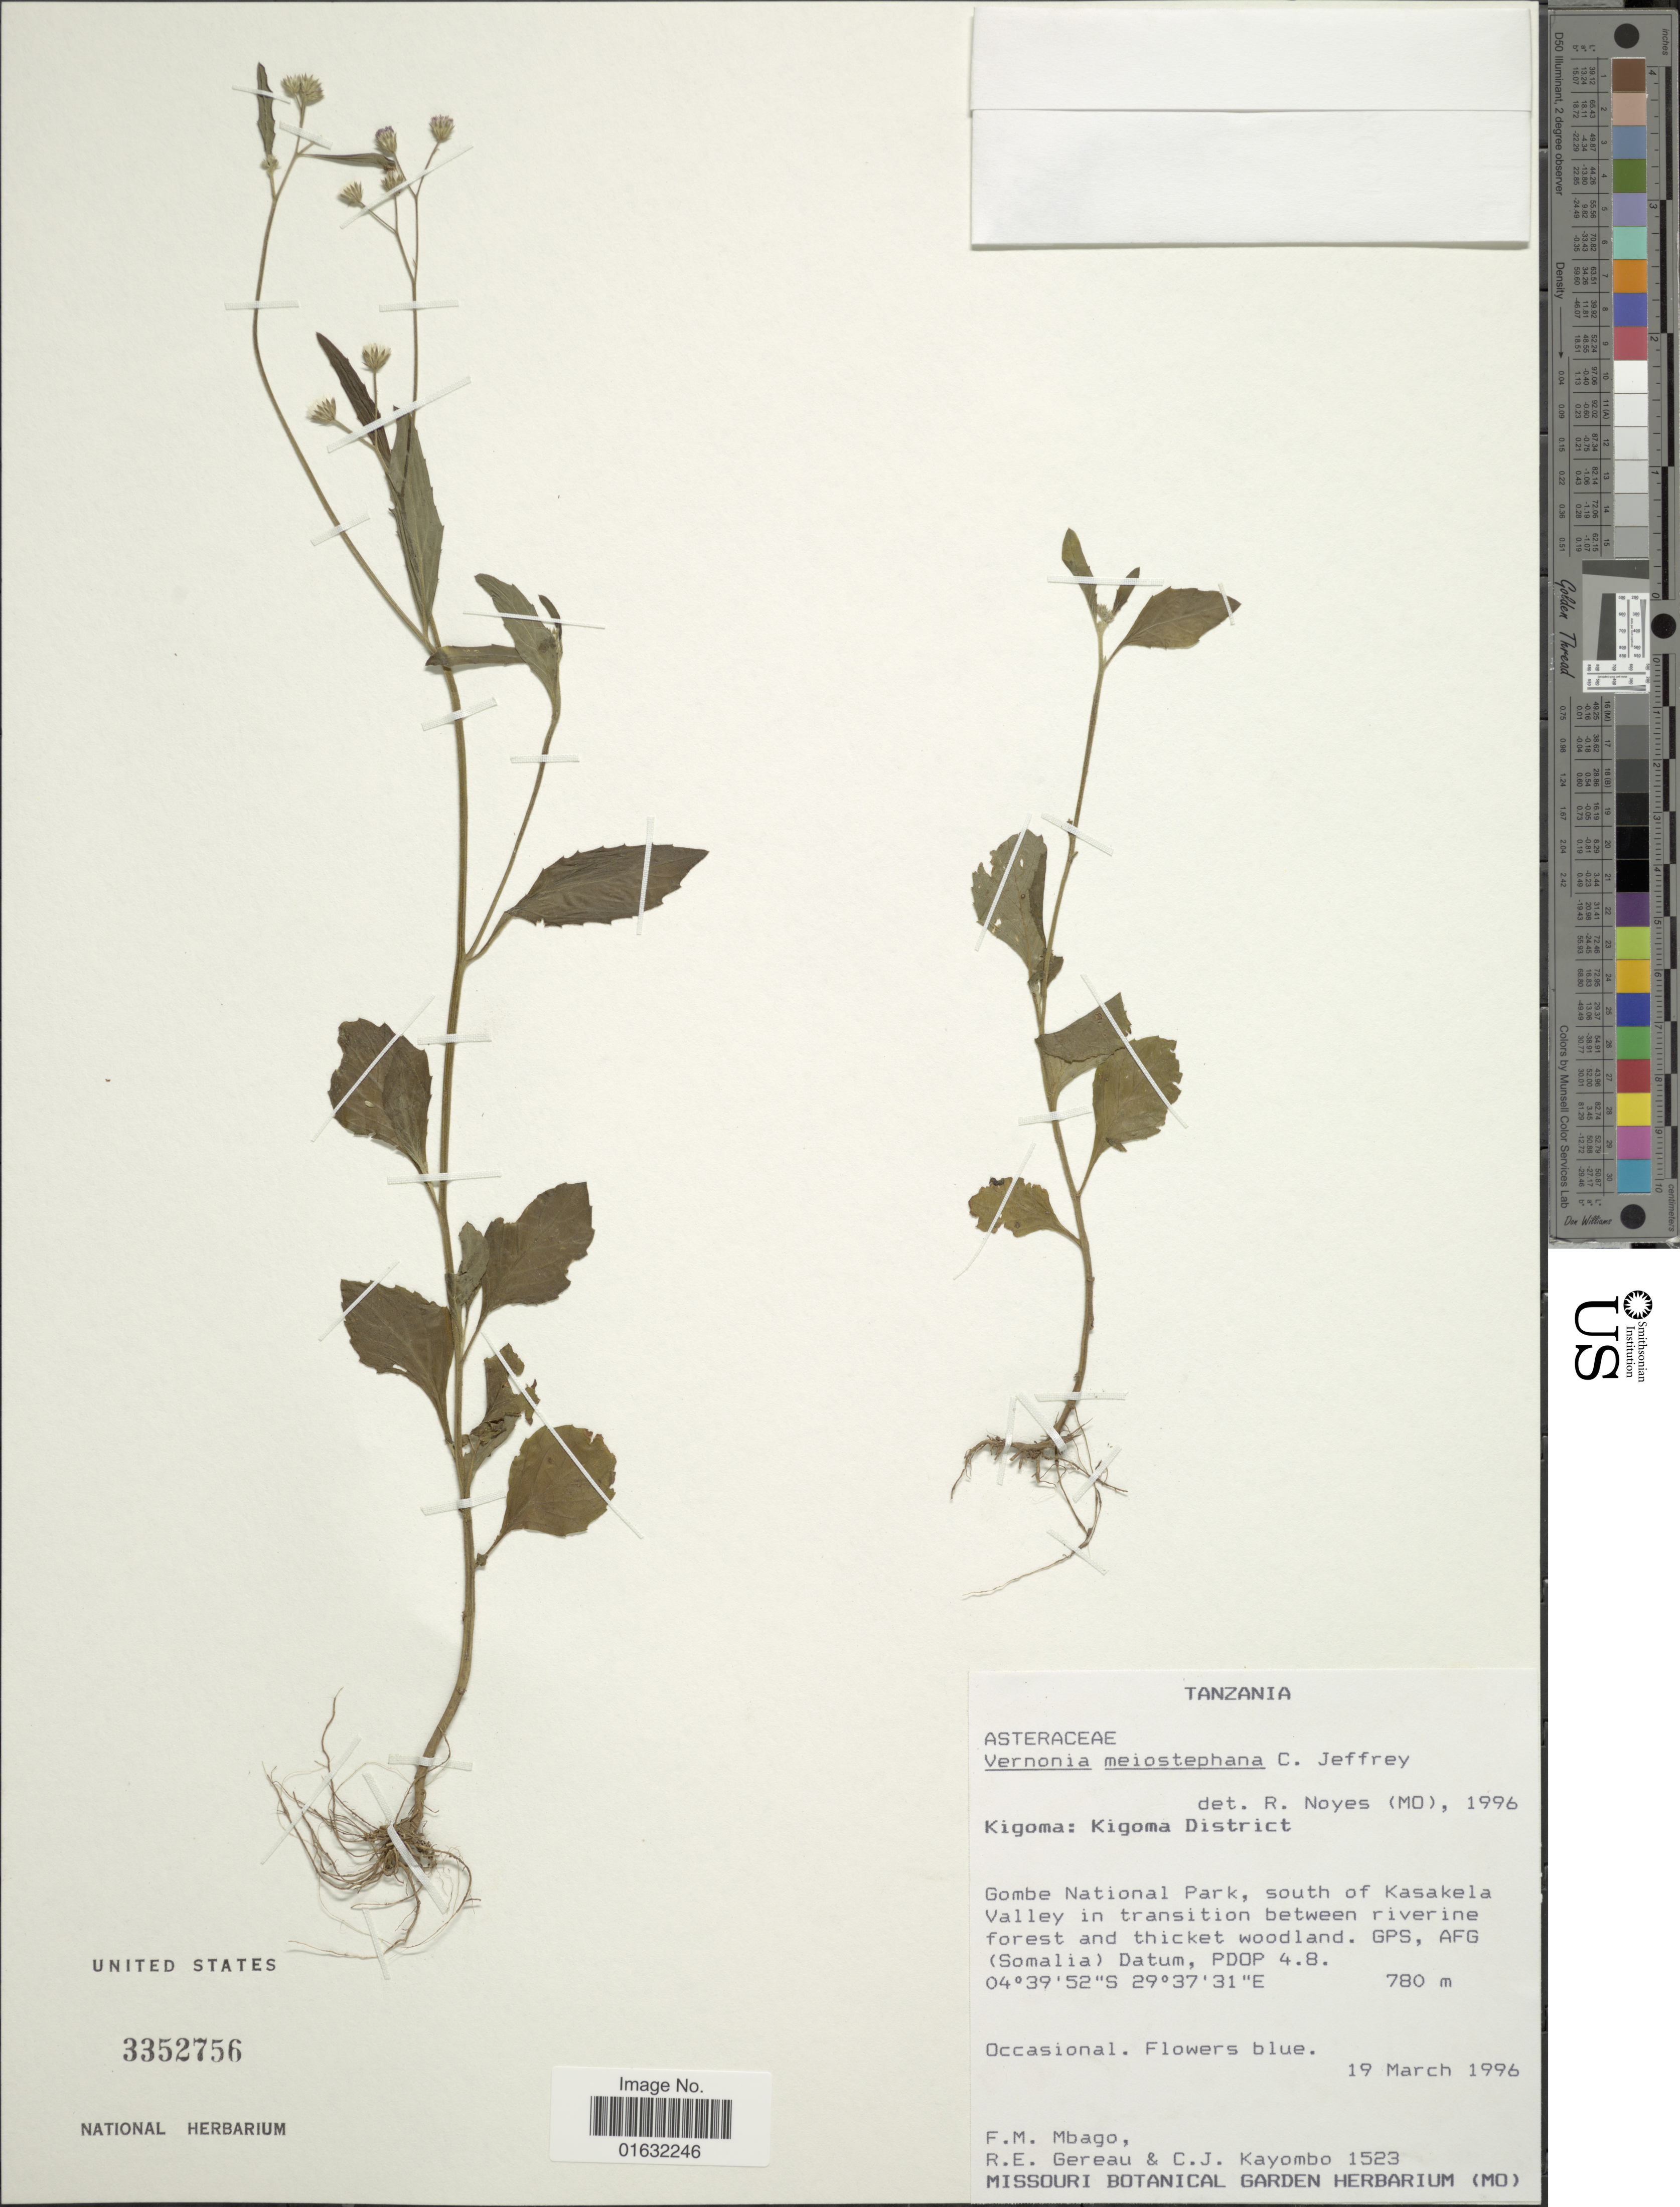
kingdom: Plantae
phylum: Tracheophyta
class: Magnoliopsida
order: Asterales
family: Asteraceae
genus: Cyanthillium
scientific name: Cyanthillium vernonioides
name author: (Muschl.) H. Rob.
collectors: F. Mbago, R. Gereau & C. Kayombo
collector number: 1523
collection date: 1996-03-19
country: Tanzania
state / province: Kigoma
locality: Kigoma District, Gombe National Park, south of Kasakela Valley in transition between riverine forest and thicket woodland, GPS, AFG (Somalia), Datum, PDOP 4.8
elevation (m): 780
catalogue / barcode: US 3352756